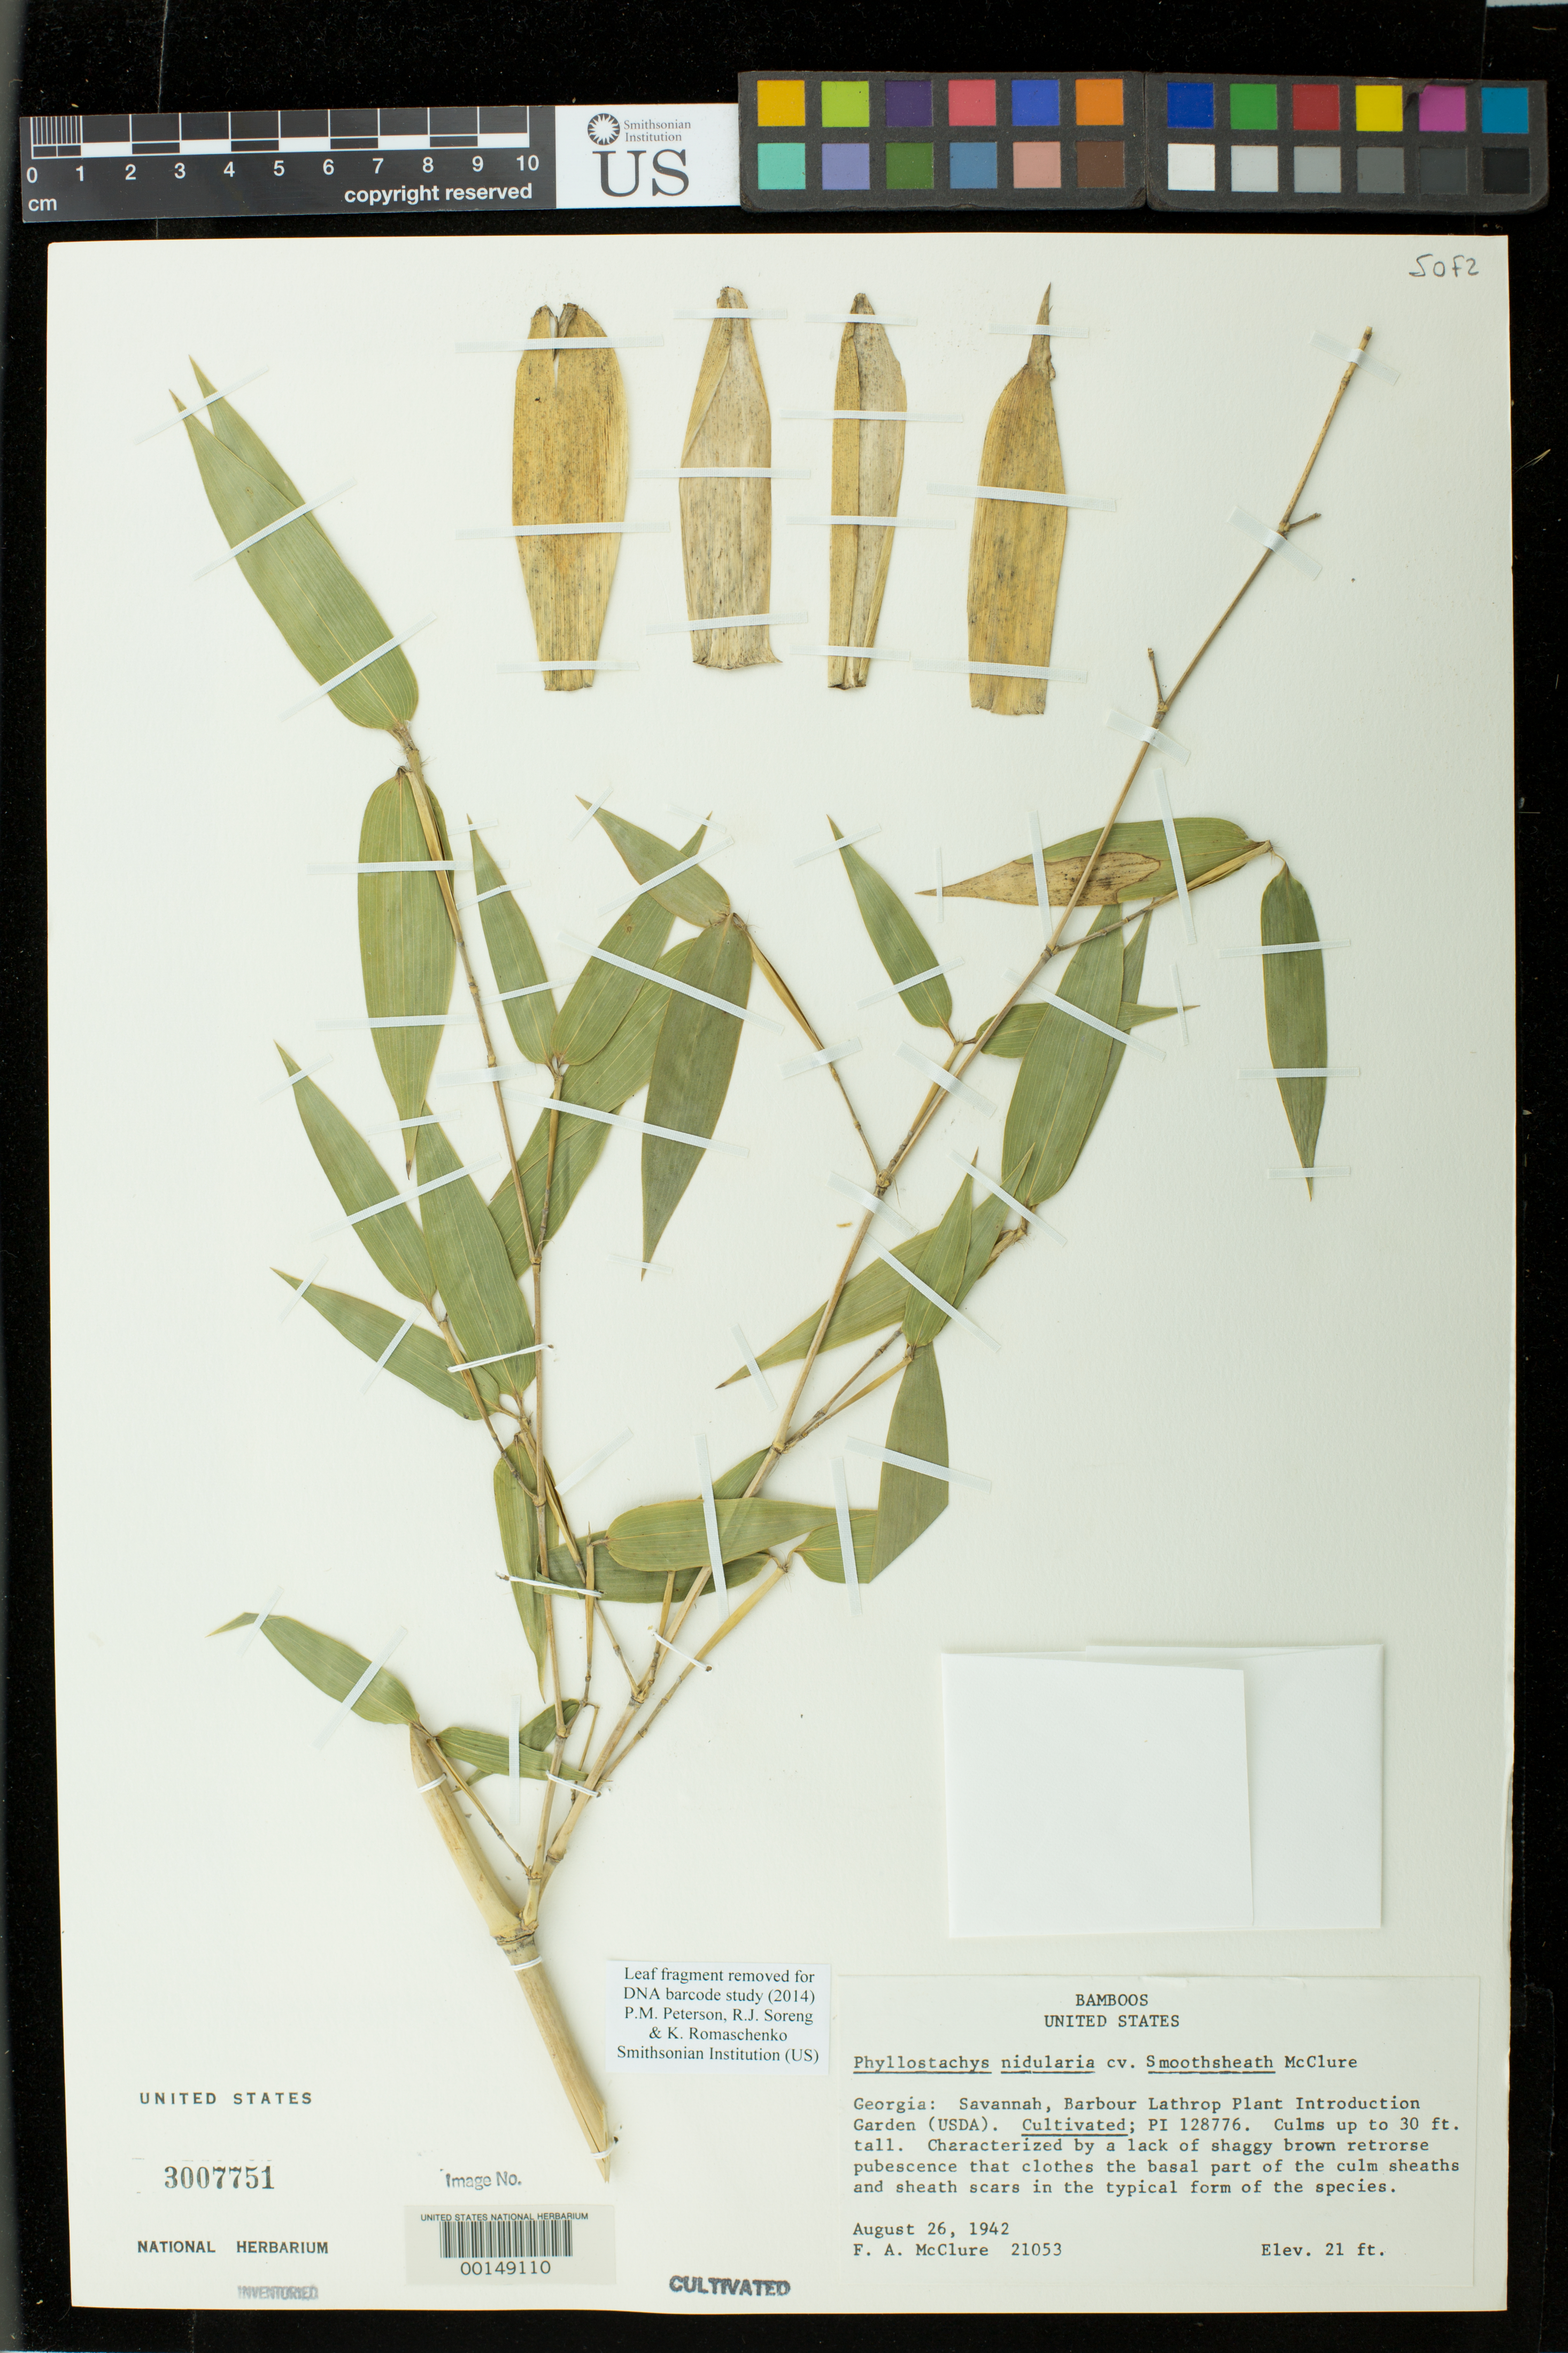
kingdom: Plantae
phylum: Tracheophyta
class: Liliopsida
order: Poales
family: Poaceae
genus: Phyllostachys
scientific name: Phyllostachys nidularia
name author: Munro ex Fenzi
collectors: F. A. McClure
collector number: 21053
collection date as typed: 26 Aug 1942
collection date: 1942-08-26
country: United States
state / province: Georgia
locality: Savannah, barbour lathrop p.i. garden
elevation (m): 6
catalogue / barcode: US 3007751